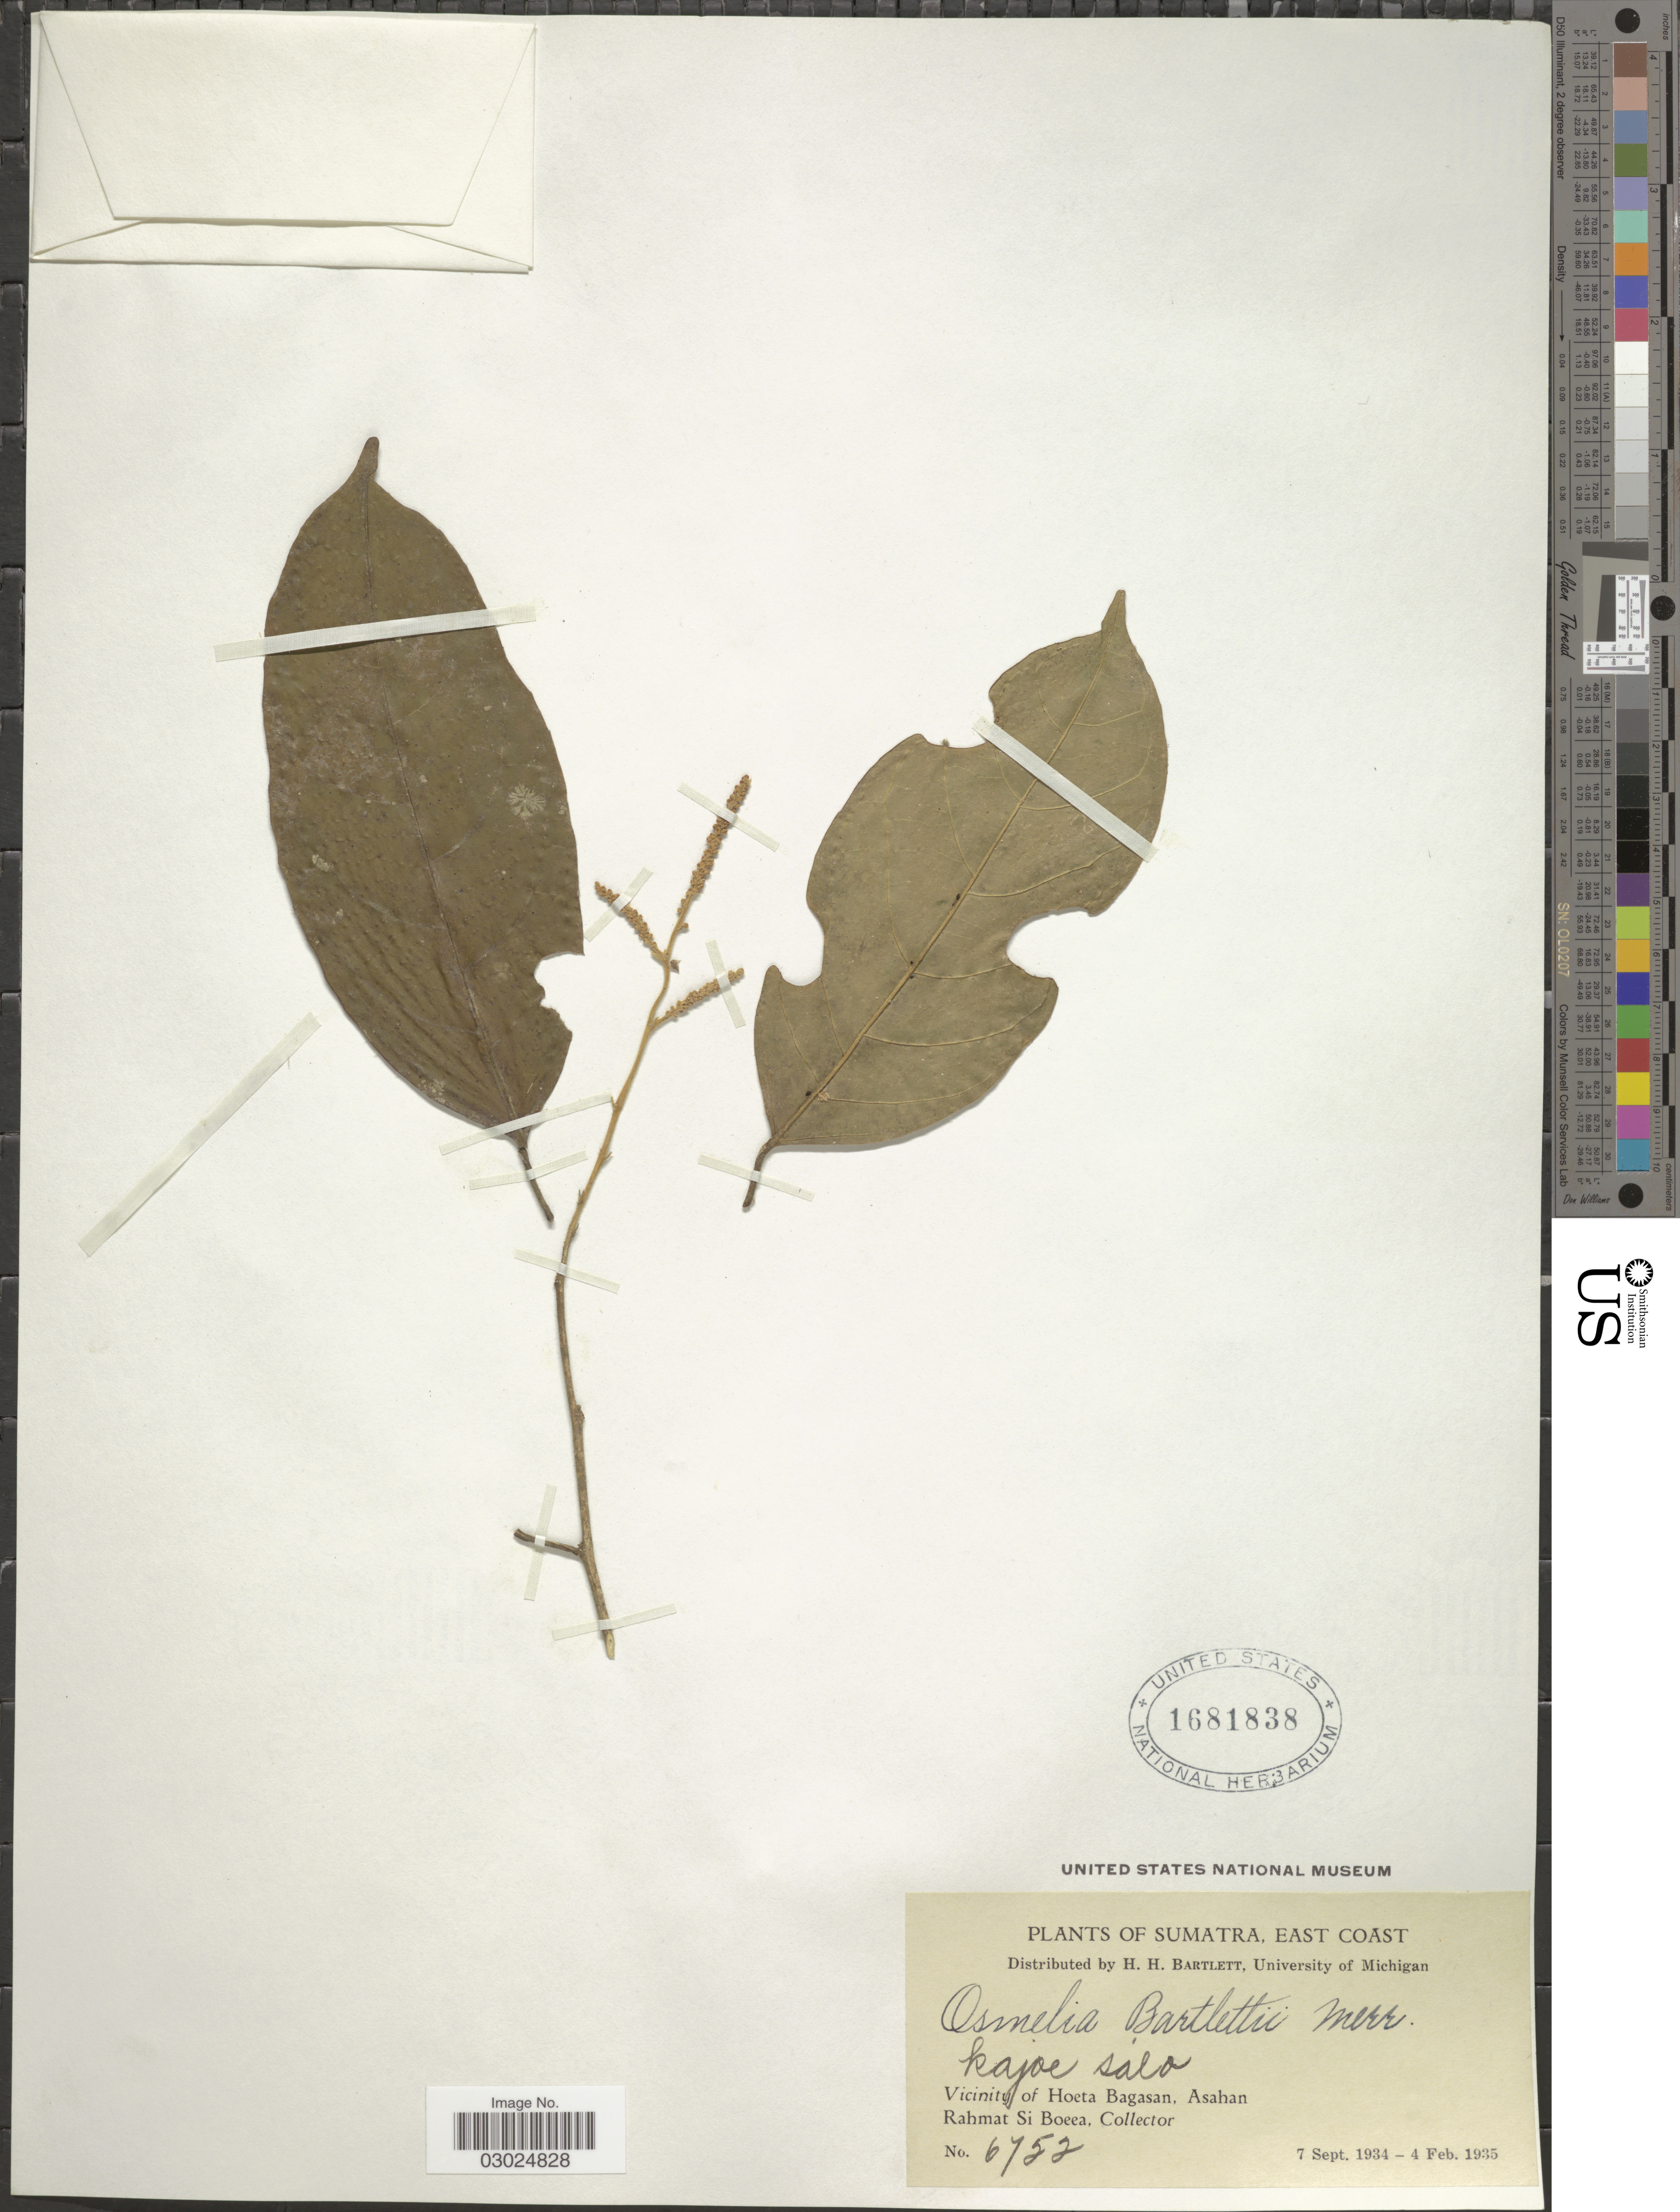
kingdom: Plantae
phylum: Tracheophyta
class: Magnoliopsida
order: Malpighiales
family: Salicaceae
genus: Osmelia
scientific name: Osmelia bartlettii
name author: Merr.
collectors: Rahmat Si Boeea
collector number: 6752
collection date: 1934-09-07/1935-02-04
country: Indonesia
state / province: Sumatra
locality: East Coast, Vicinity of Hoeta Bagasan, Asahan.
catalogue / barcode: US 1681838